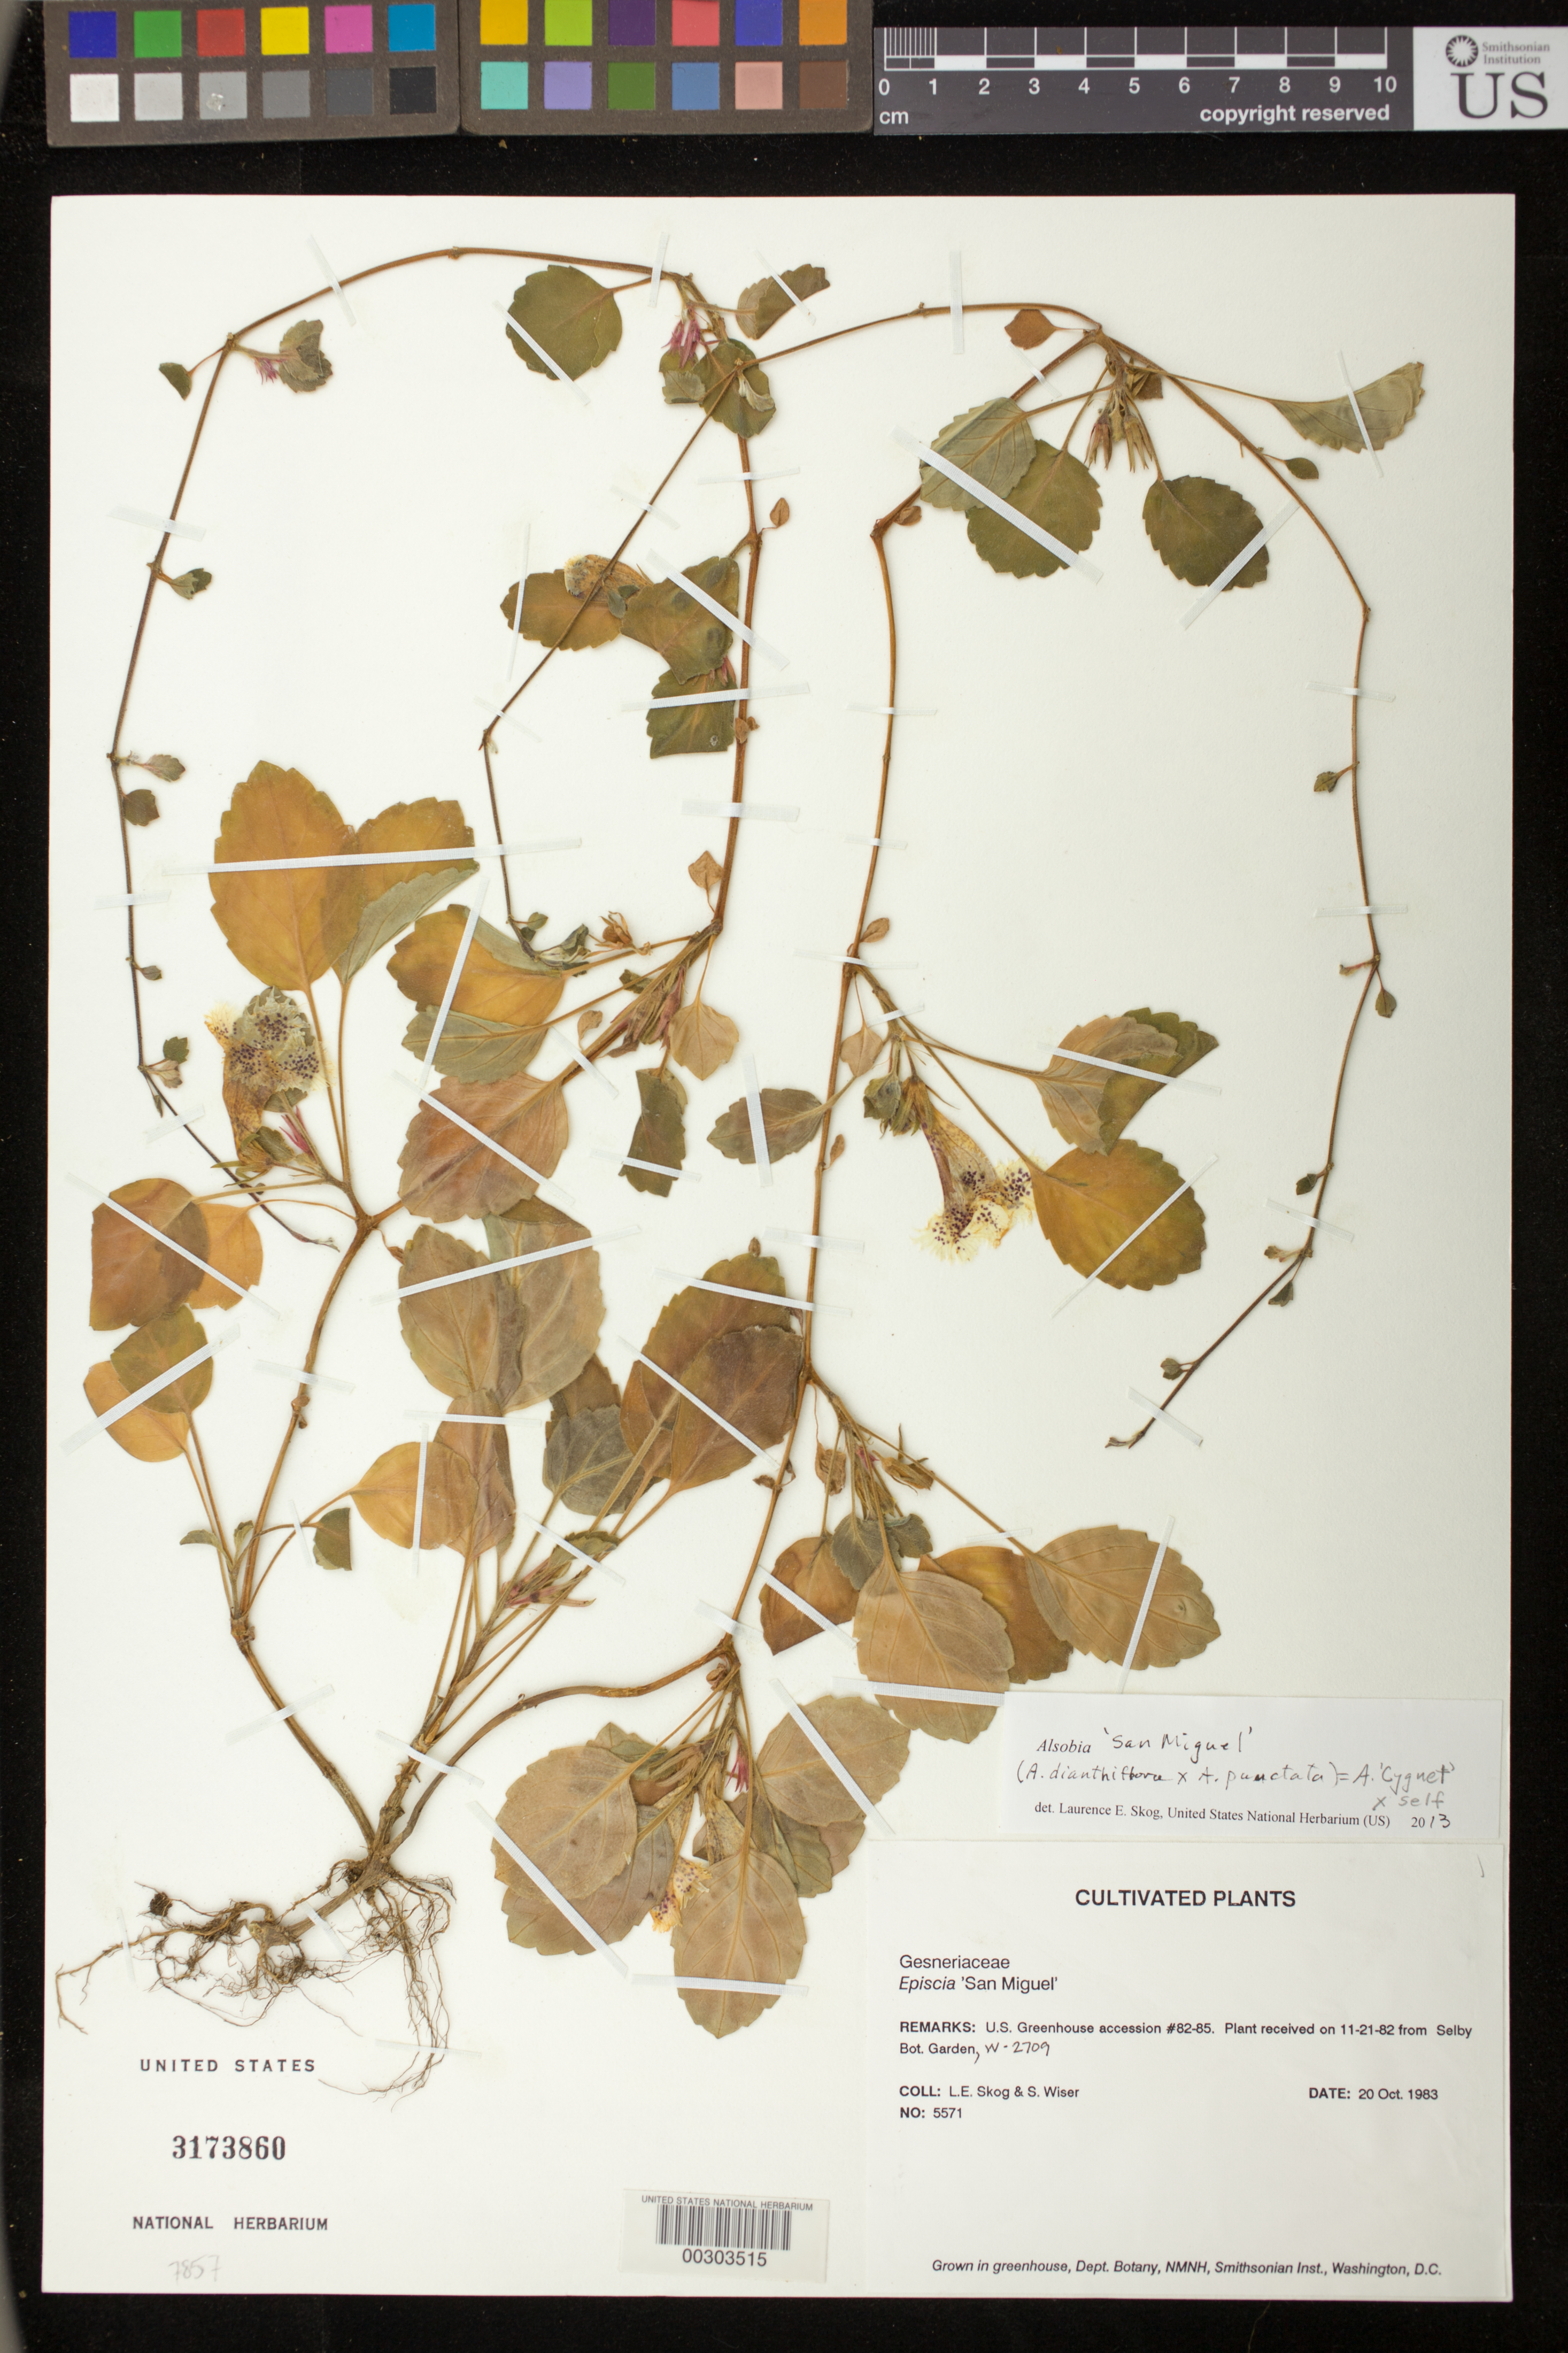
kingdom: Plantae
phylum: Tracheophyta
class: Magnoliopsida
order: Lamiales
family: Gesneriaceae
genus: Alsobia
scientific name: Alsobia 'San Miguel'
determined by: Skog, Laurence E.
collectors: L. E. Skog & S. Wiser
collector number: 5571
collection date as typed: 20 Oct 1983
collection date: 1983-10-20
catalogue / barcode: US 3173860